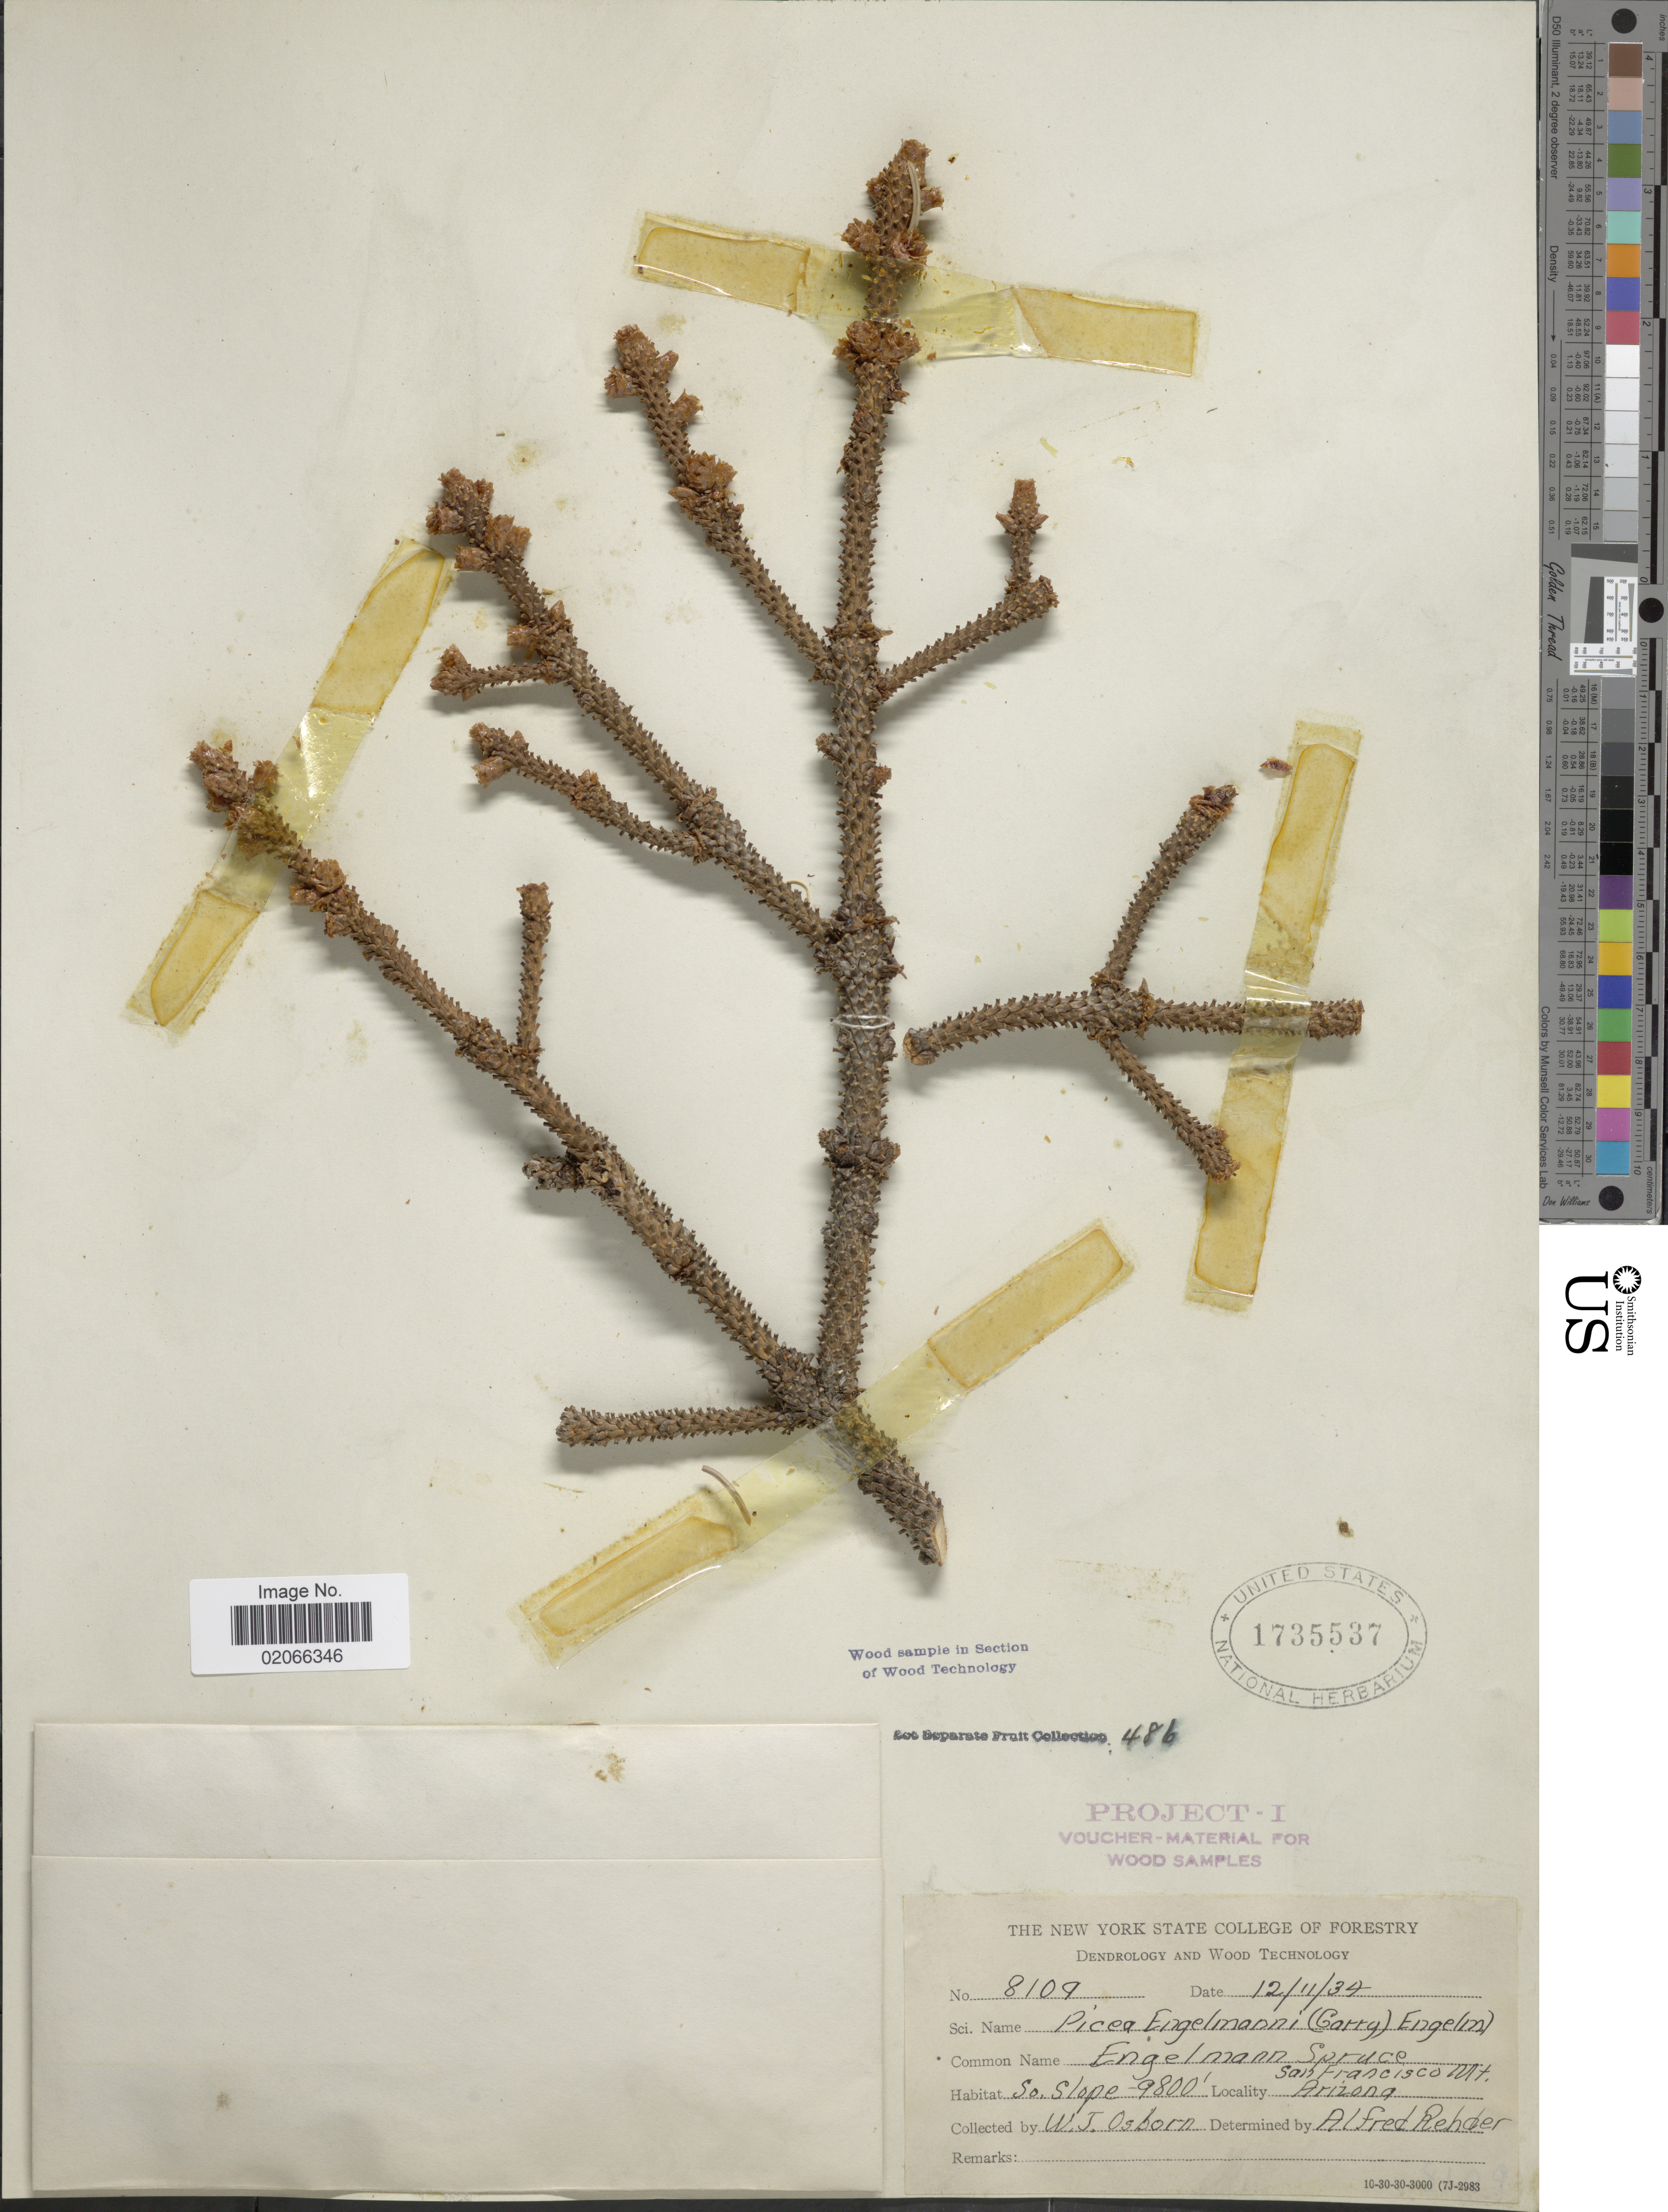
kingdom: Plantae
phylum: Tracheophyta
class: Pinopsida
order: Pinales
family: Pinaceae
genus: Picea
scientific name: Picea engelmannii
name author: Parry ex Engelm.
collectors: W. Osborn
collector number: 8109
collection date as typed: Transcribed d/m/y: 12/11/34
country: United States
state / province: Arizona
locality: San Francisco Mt.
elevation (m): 2987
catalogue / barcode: US 1735537